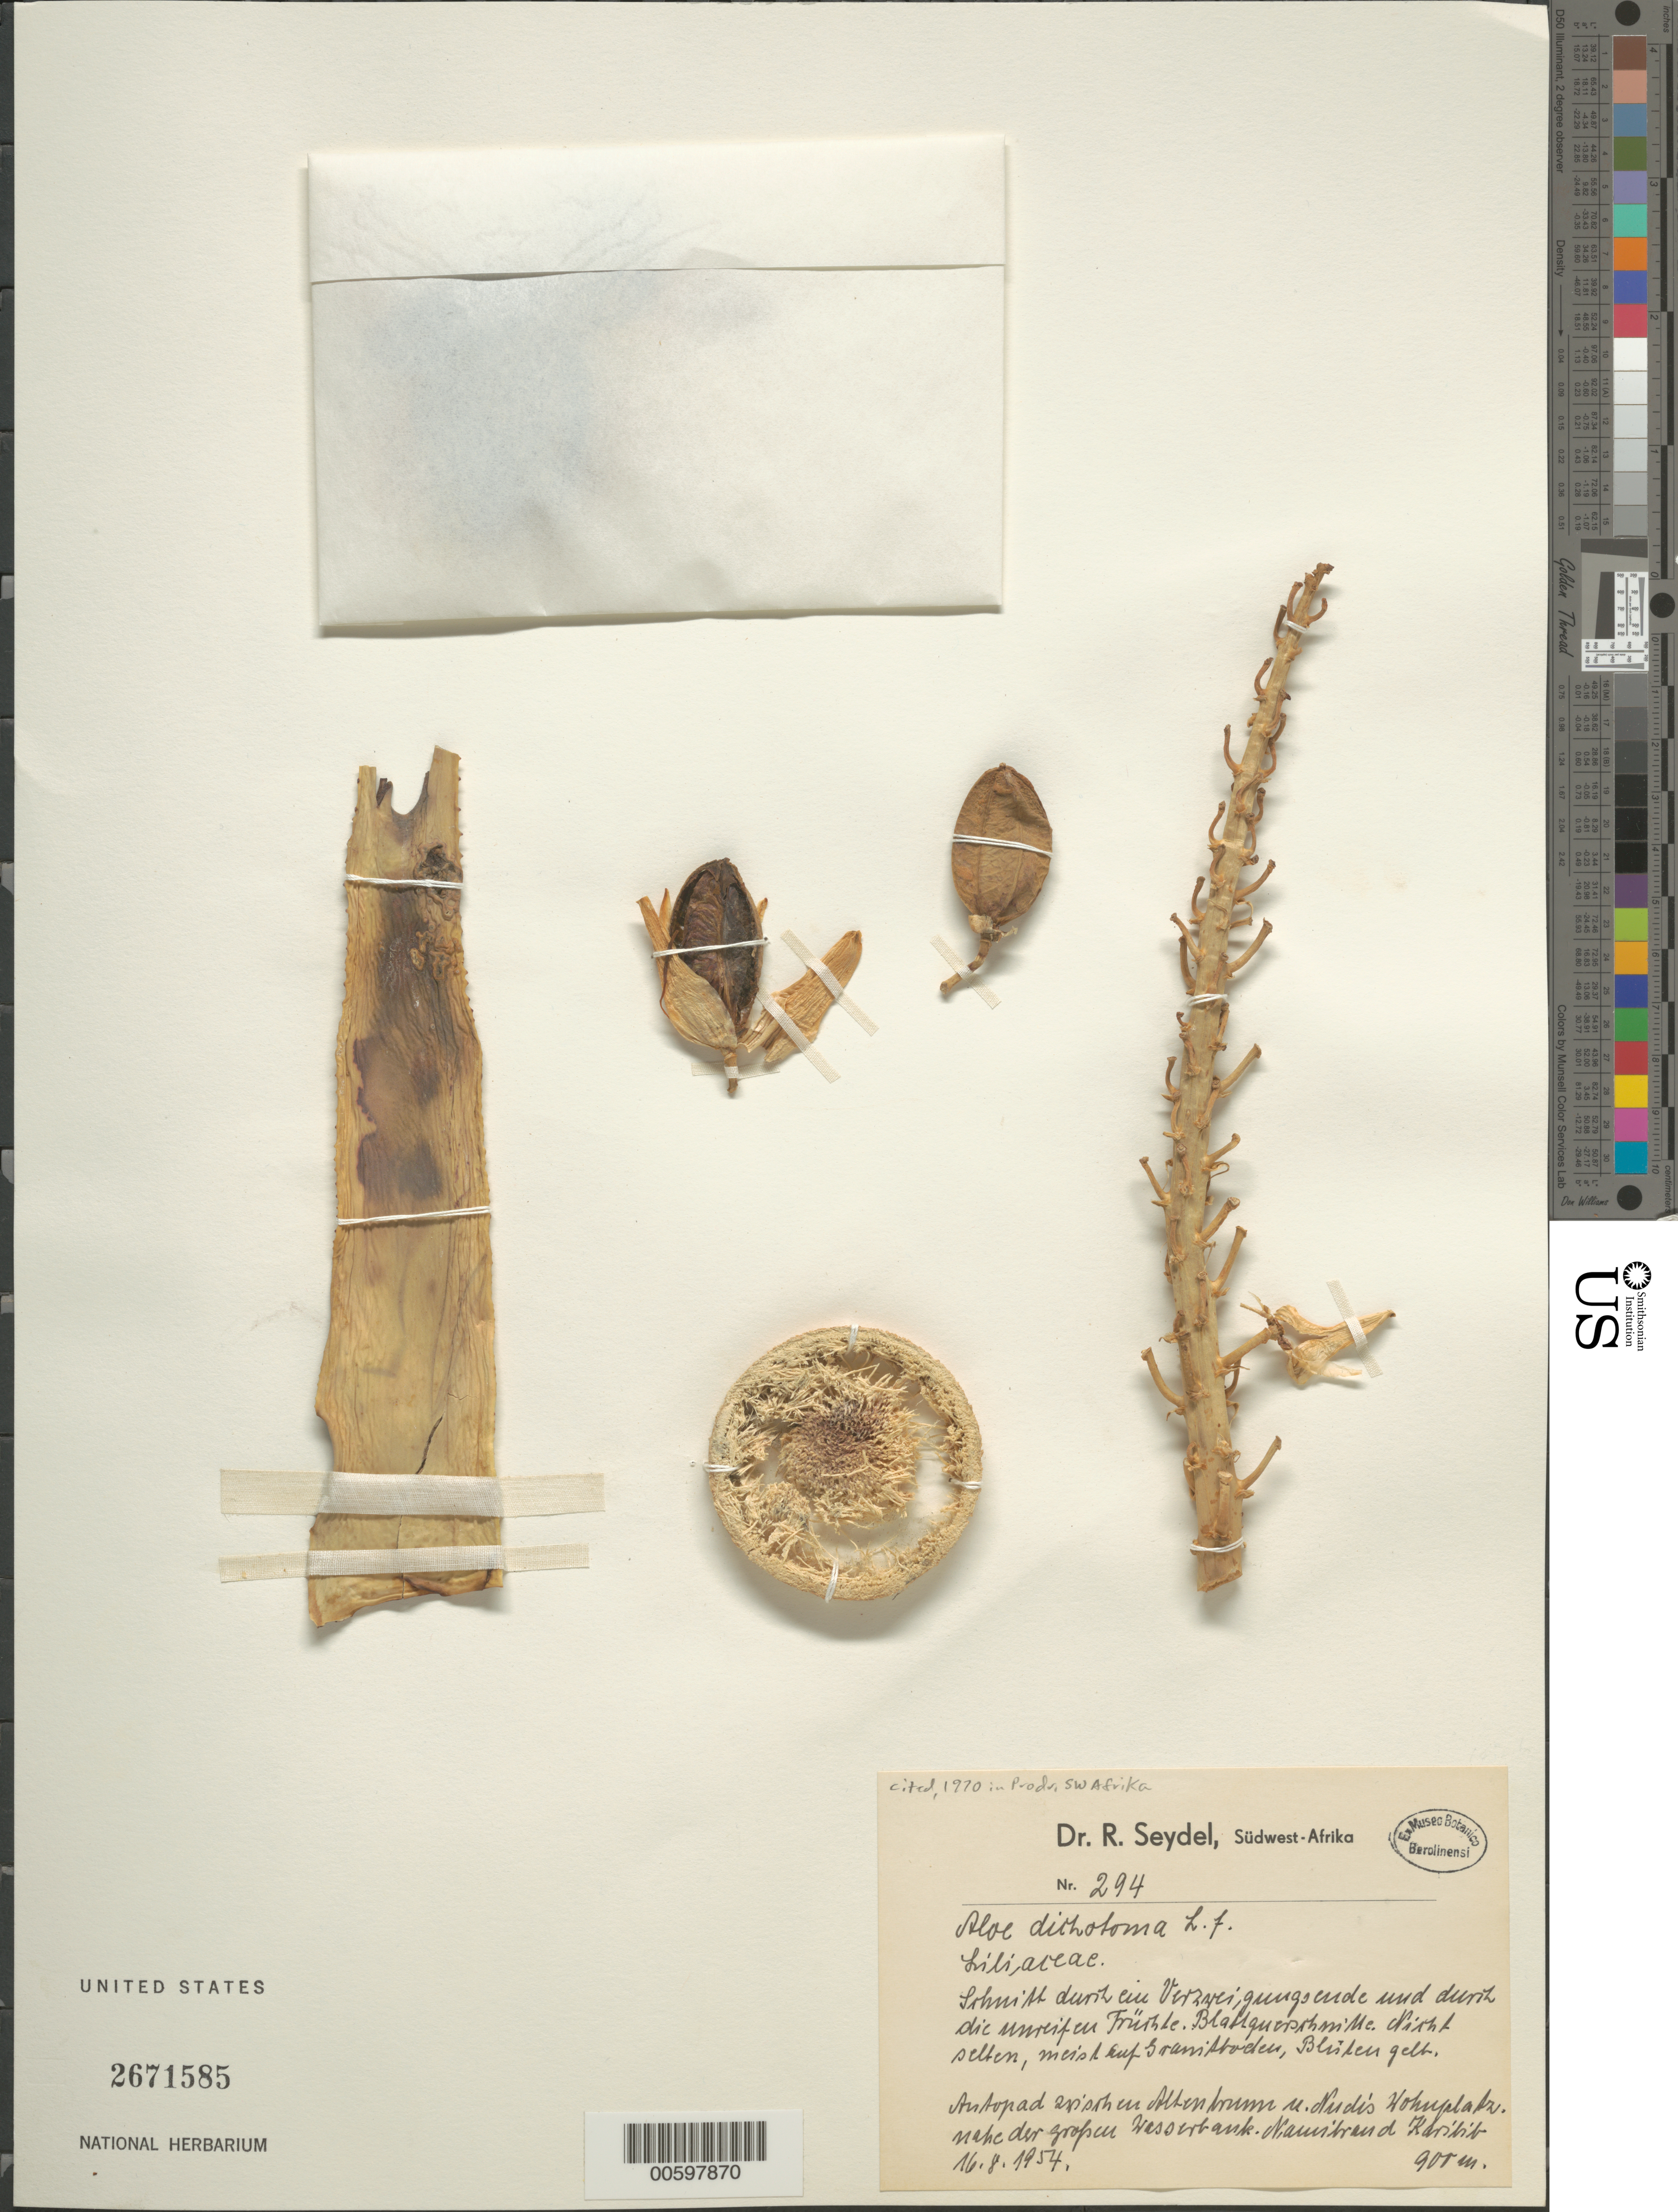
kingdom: Plantae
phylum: Tracheophyta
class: Liliopsida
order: Asparagales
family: Asphodelaceae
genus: Aloe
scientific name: Aloe dichotoma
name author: L. f.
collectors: R. Seydel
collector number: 294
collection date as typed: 16 Aug 1954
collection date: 1954-08-16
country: South Africa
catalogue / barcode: US 2671585